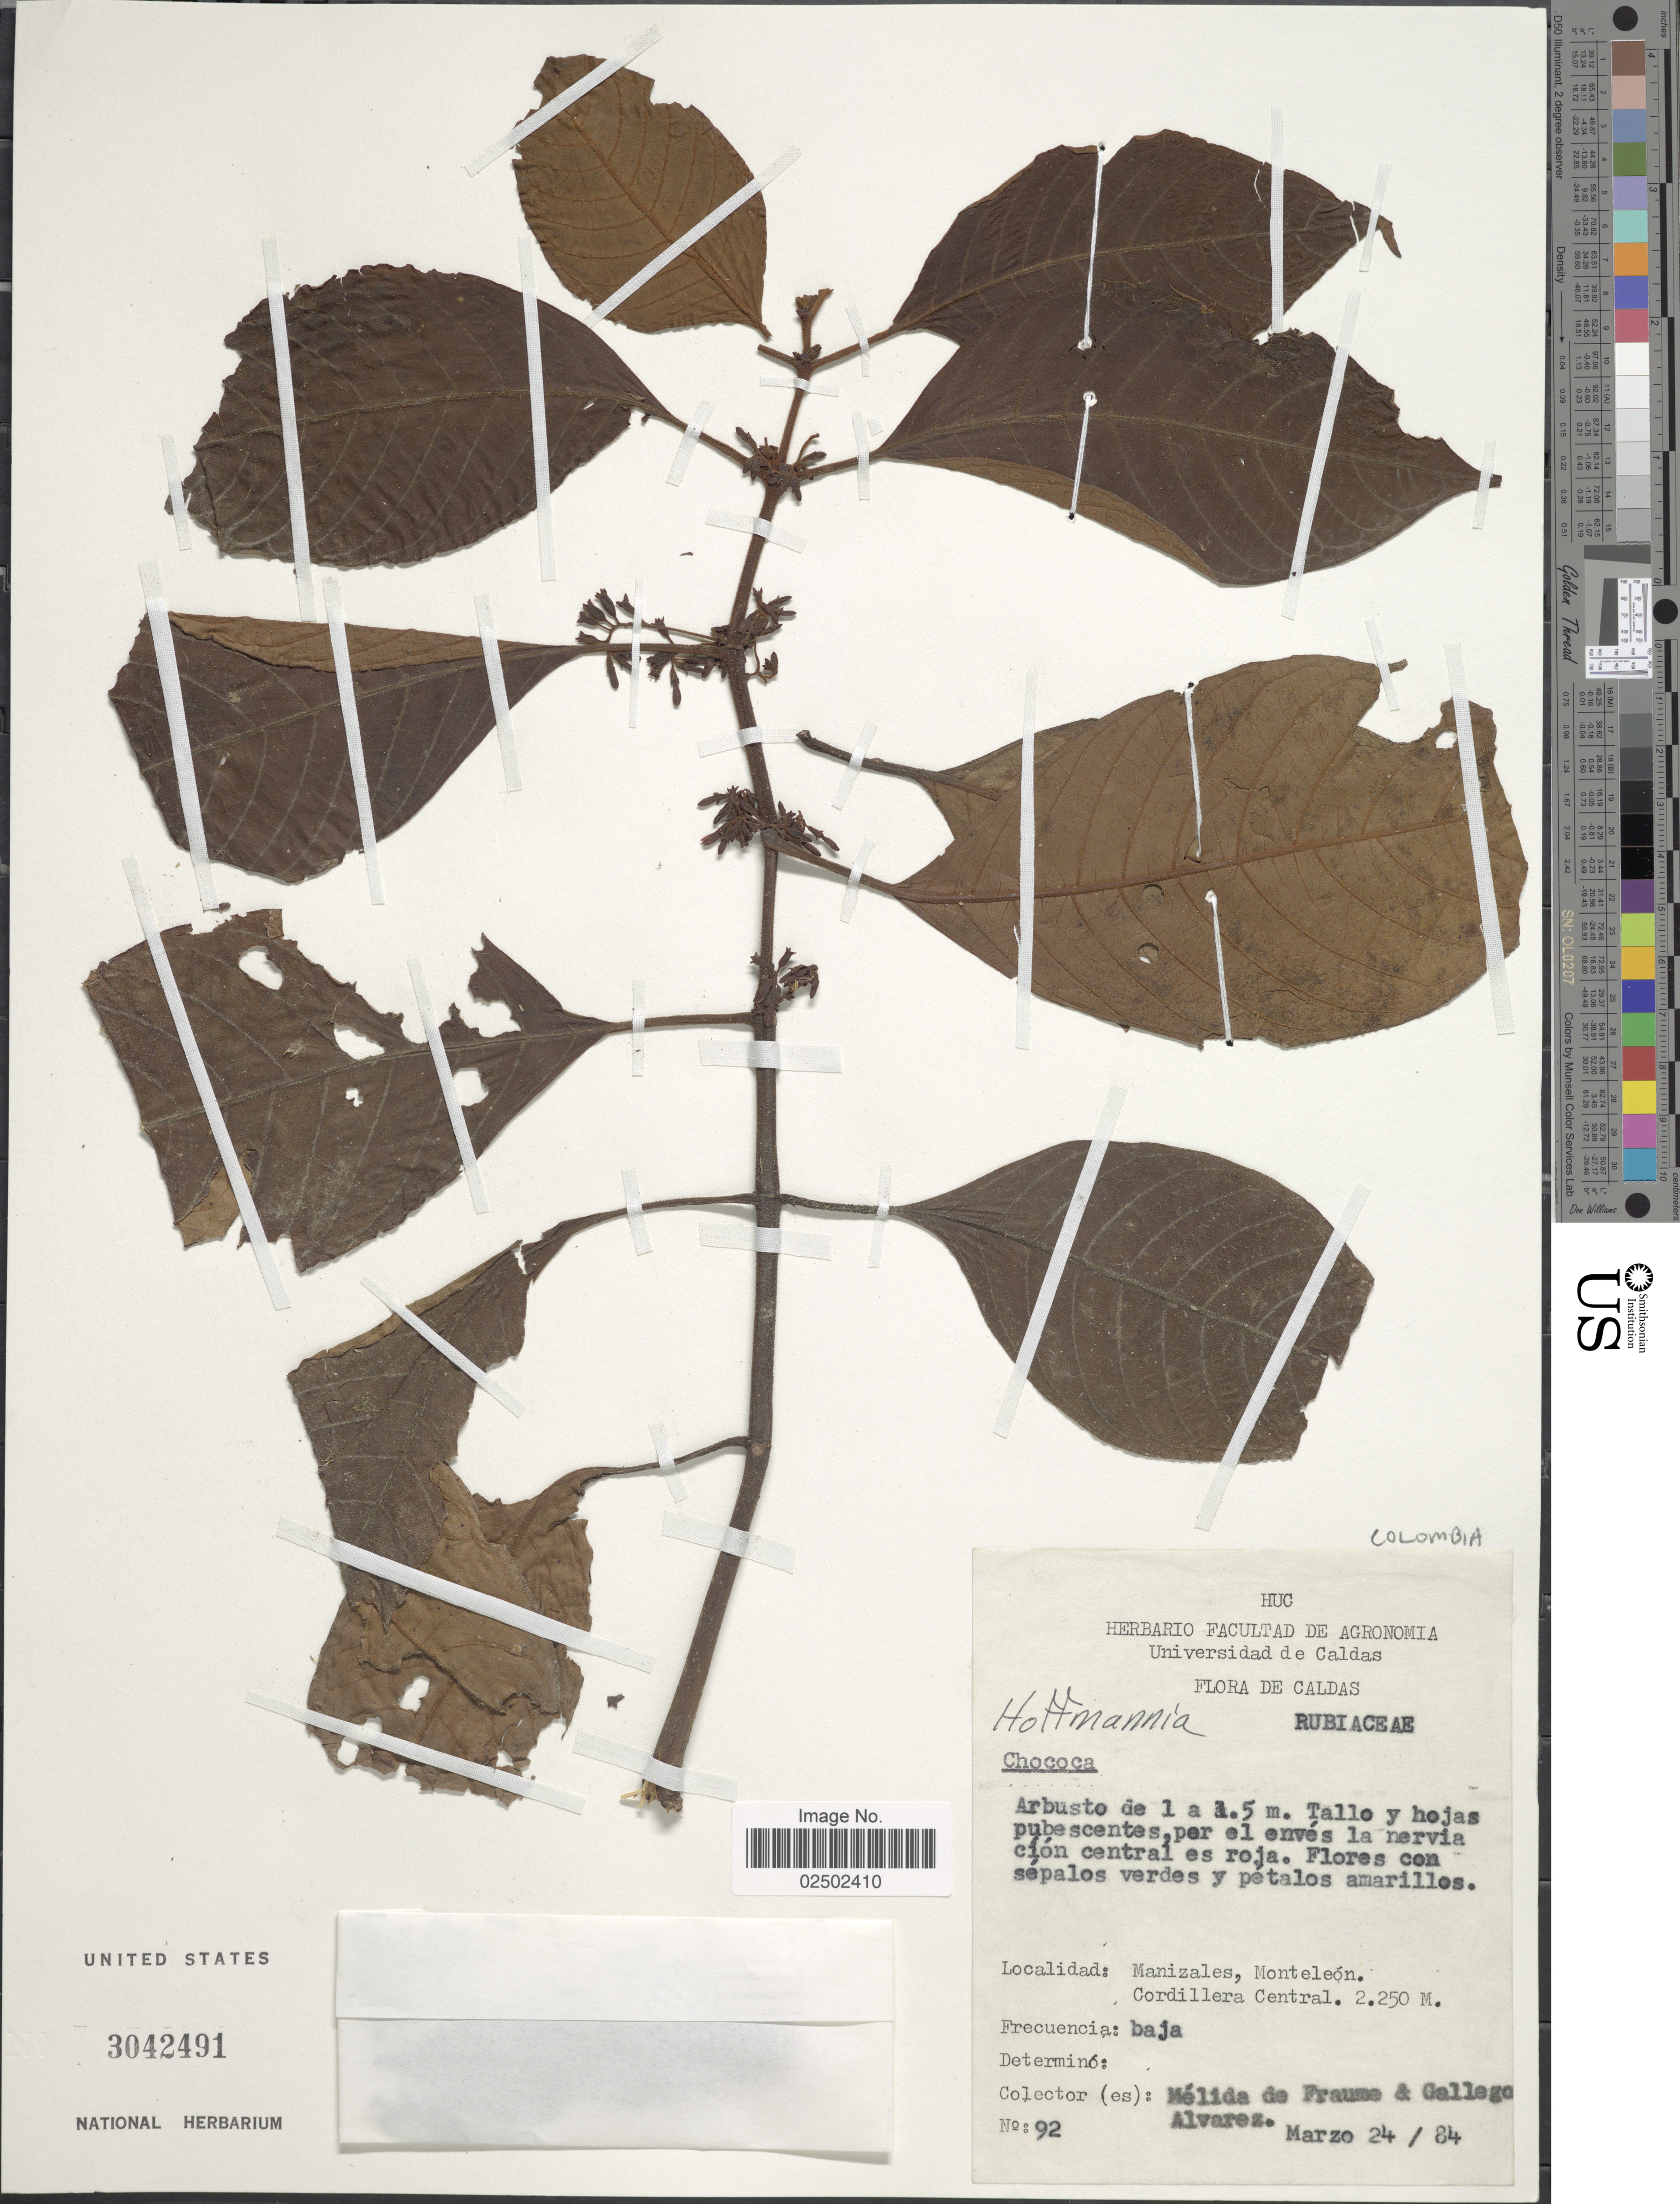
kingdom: Plantae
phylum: Tracheophyta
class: Magnoliopsida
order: Gentianales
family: Rubiaceae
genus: Hoffmannia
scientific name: Hoffmannia sp.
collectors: M. Fraume, -. Gallego & -- Alvarez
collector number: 92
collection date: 1984-03-24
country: Colombia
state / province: Caldas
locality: Manizales, Monteleon, Cordillera Central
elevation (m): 2250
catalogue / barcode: US 3042491